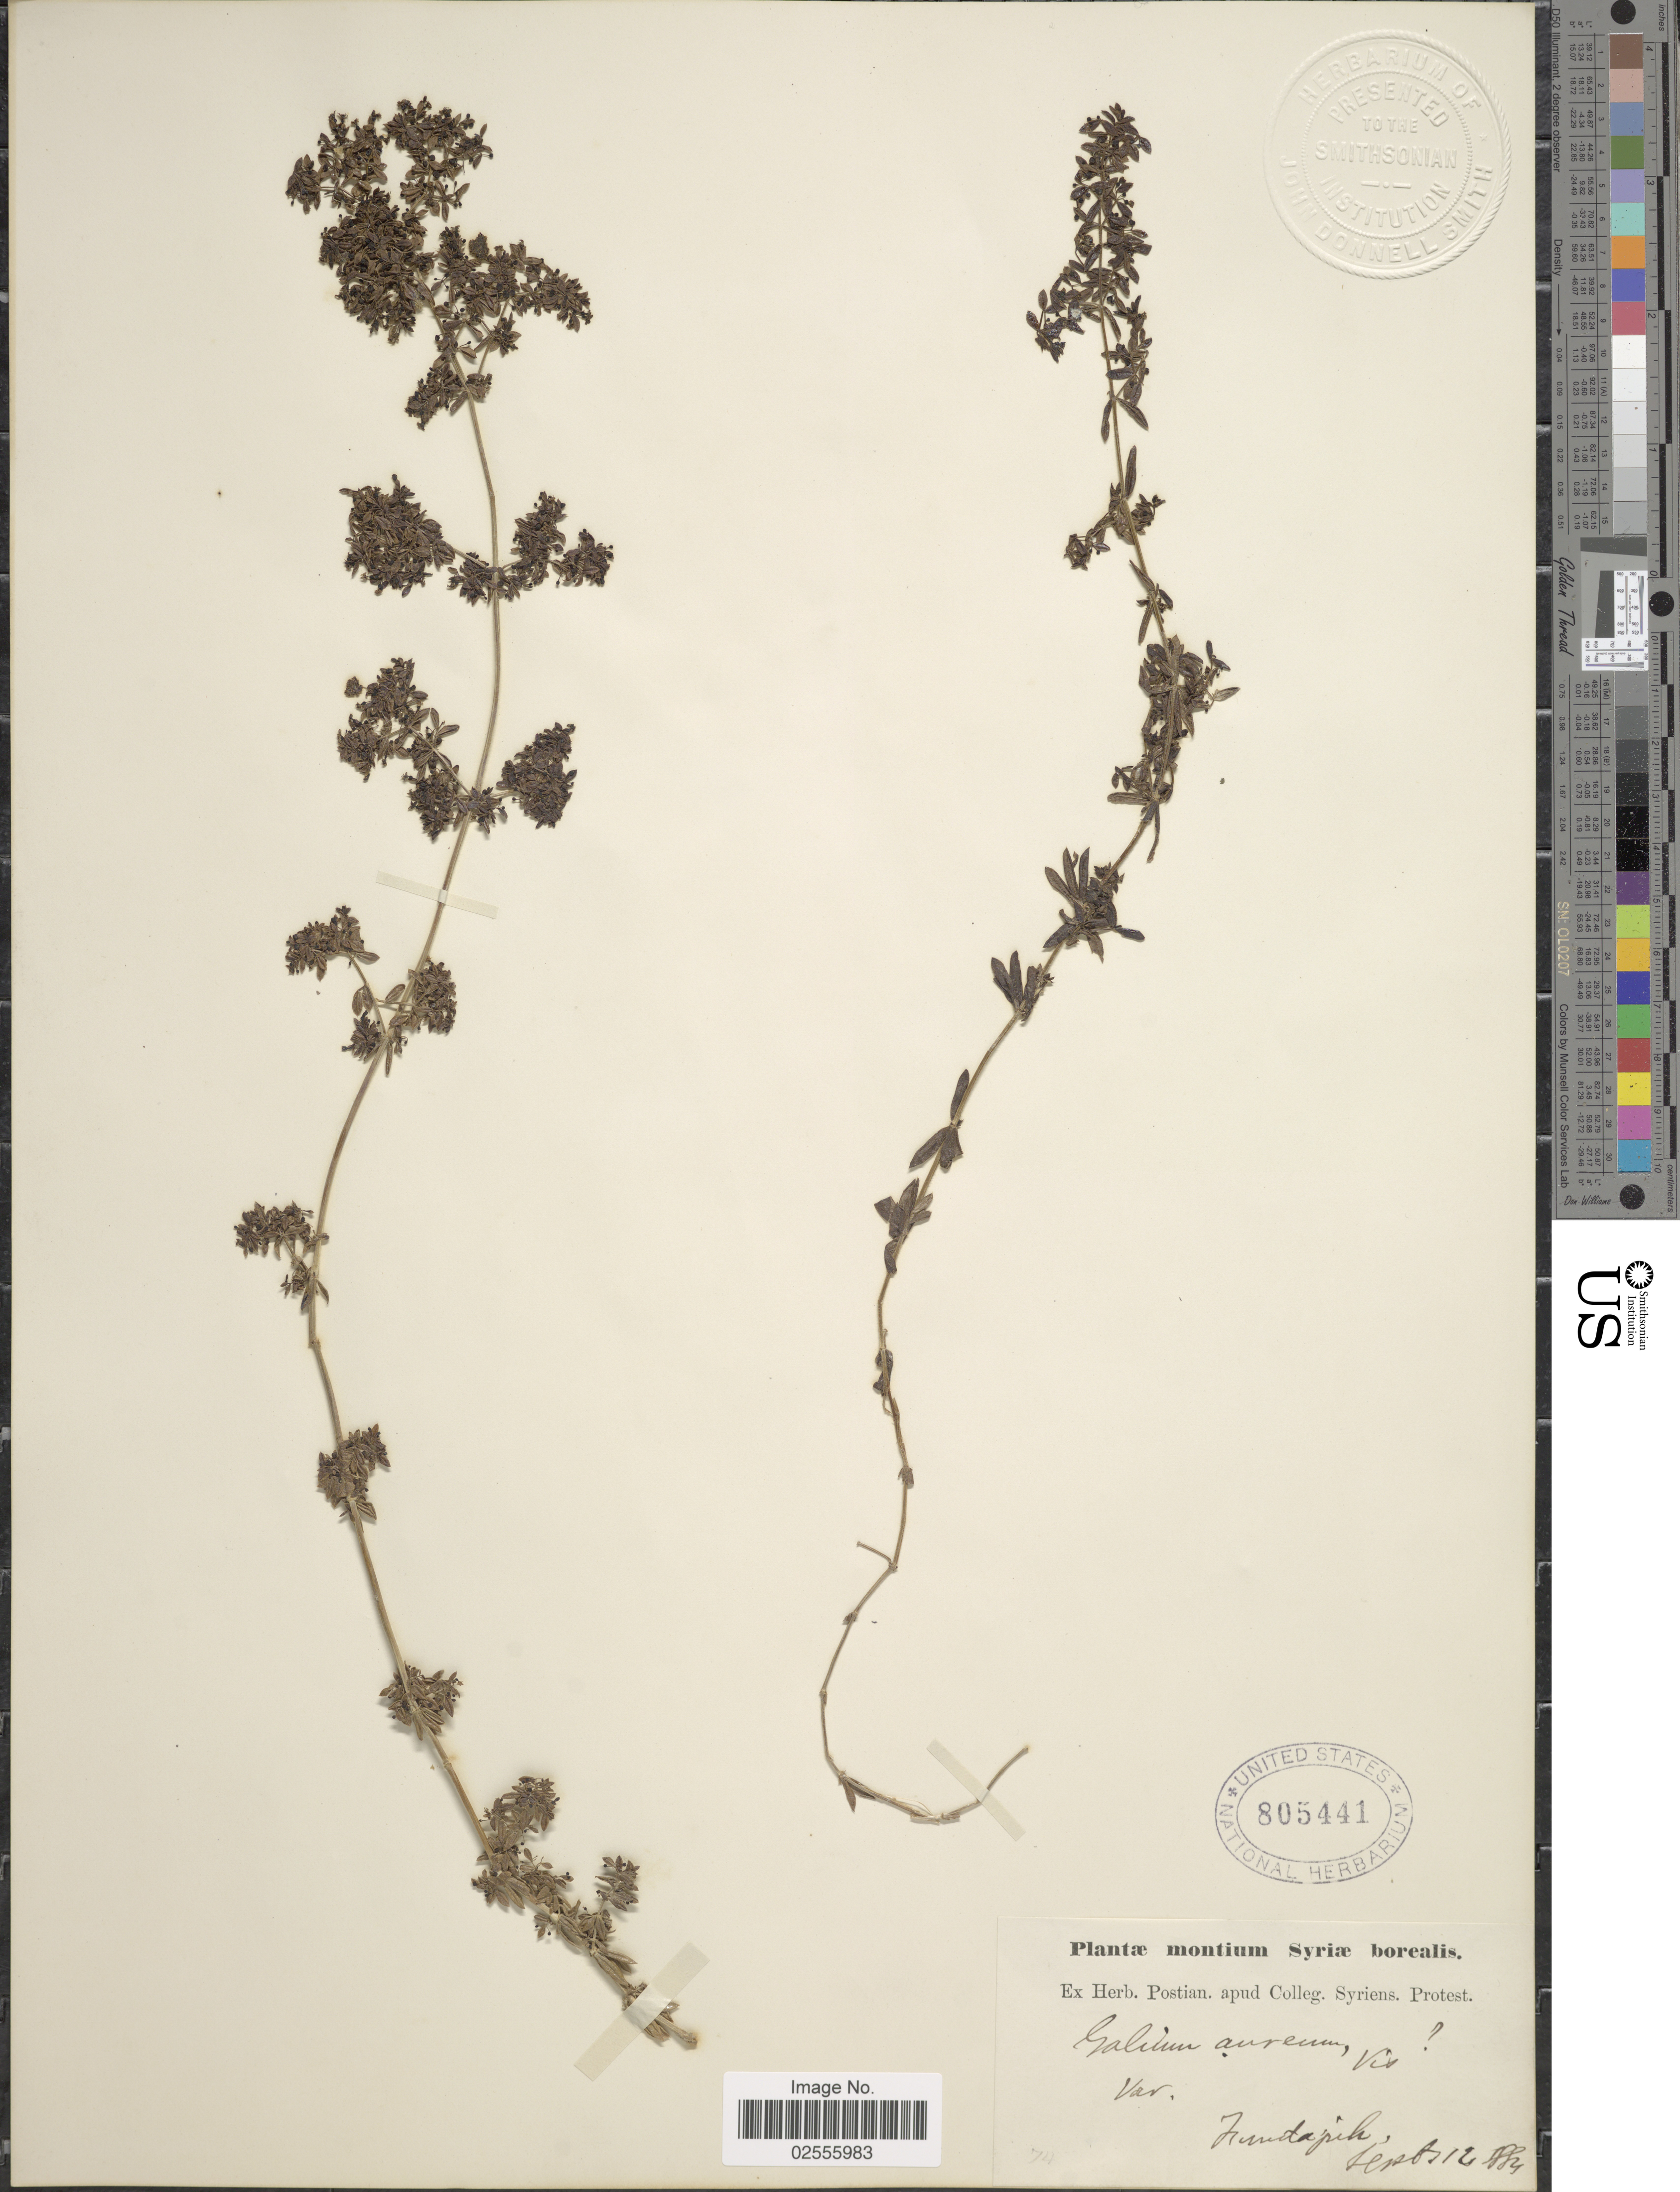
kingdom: Plantae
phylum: Tracheophyta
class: Magnoliopsida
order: Gentianales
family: Rubiaceae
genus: Galium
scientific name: Galium aureum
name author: Vis.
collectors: ex herb. Postian. apud Colleg. Syriens. Protest. USE "Fannie P. A. Shepard" (10308853) AS PRIMARY COLLECTOR INSTEAD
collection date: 1884-09-12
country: Syria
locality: Montium Syriae borealis. Funtapih [interpreted]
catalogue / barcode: US 805441